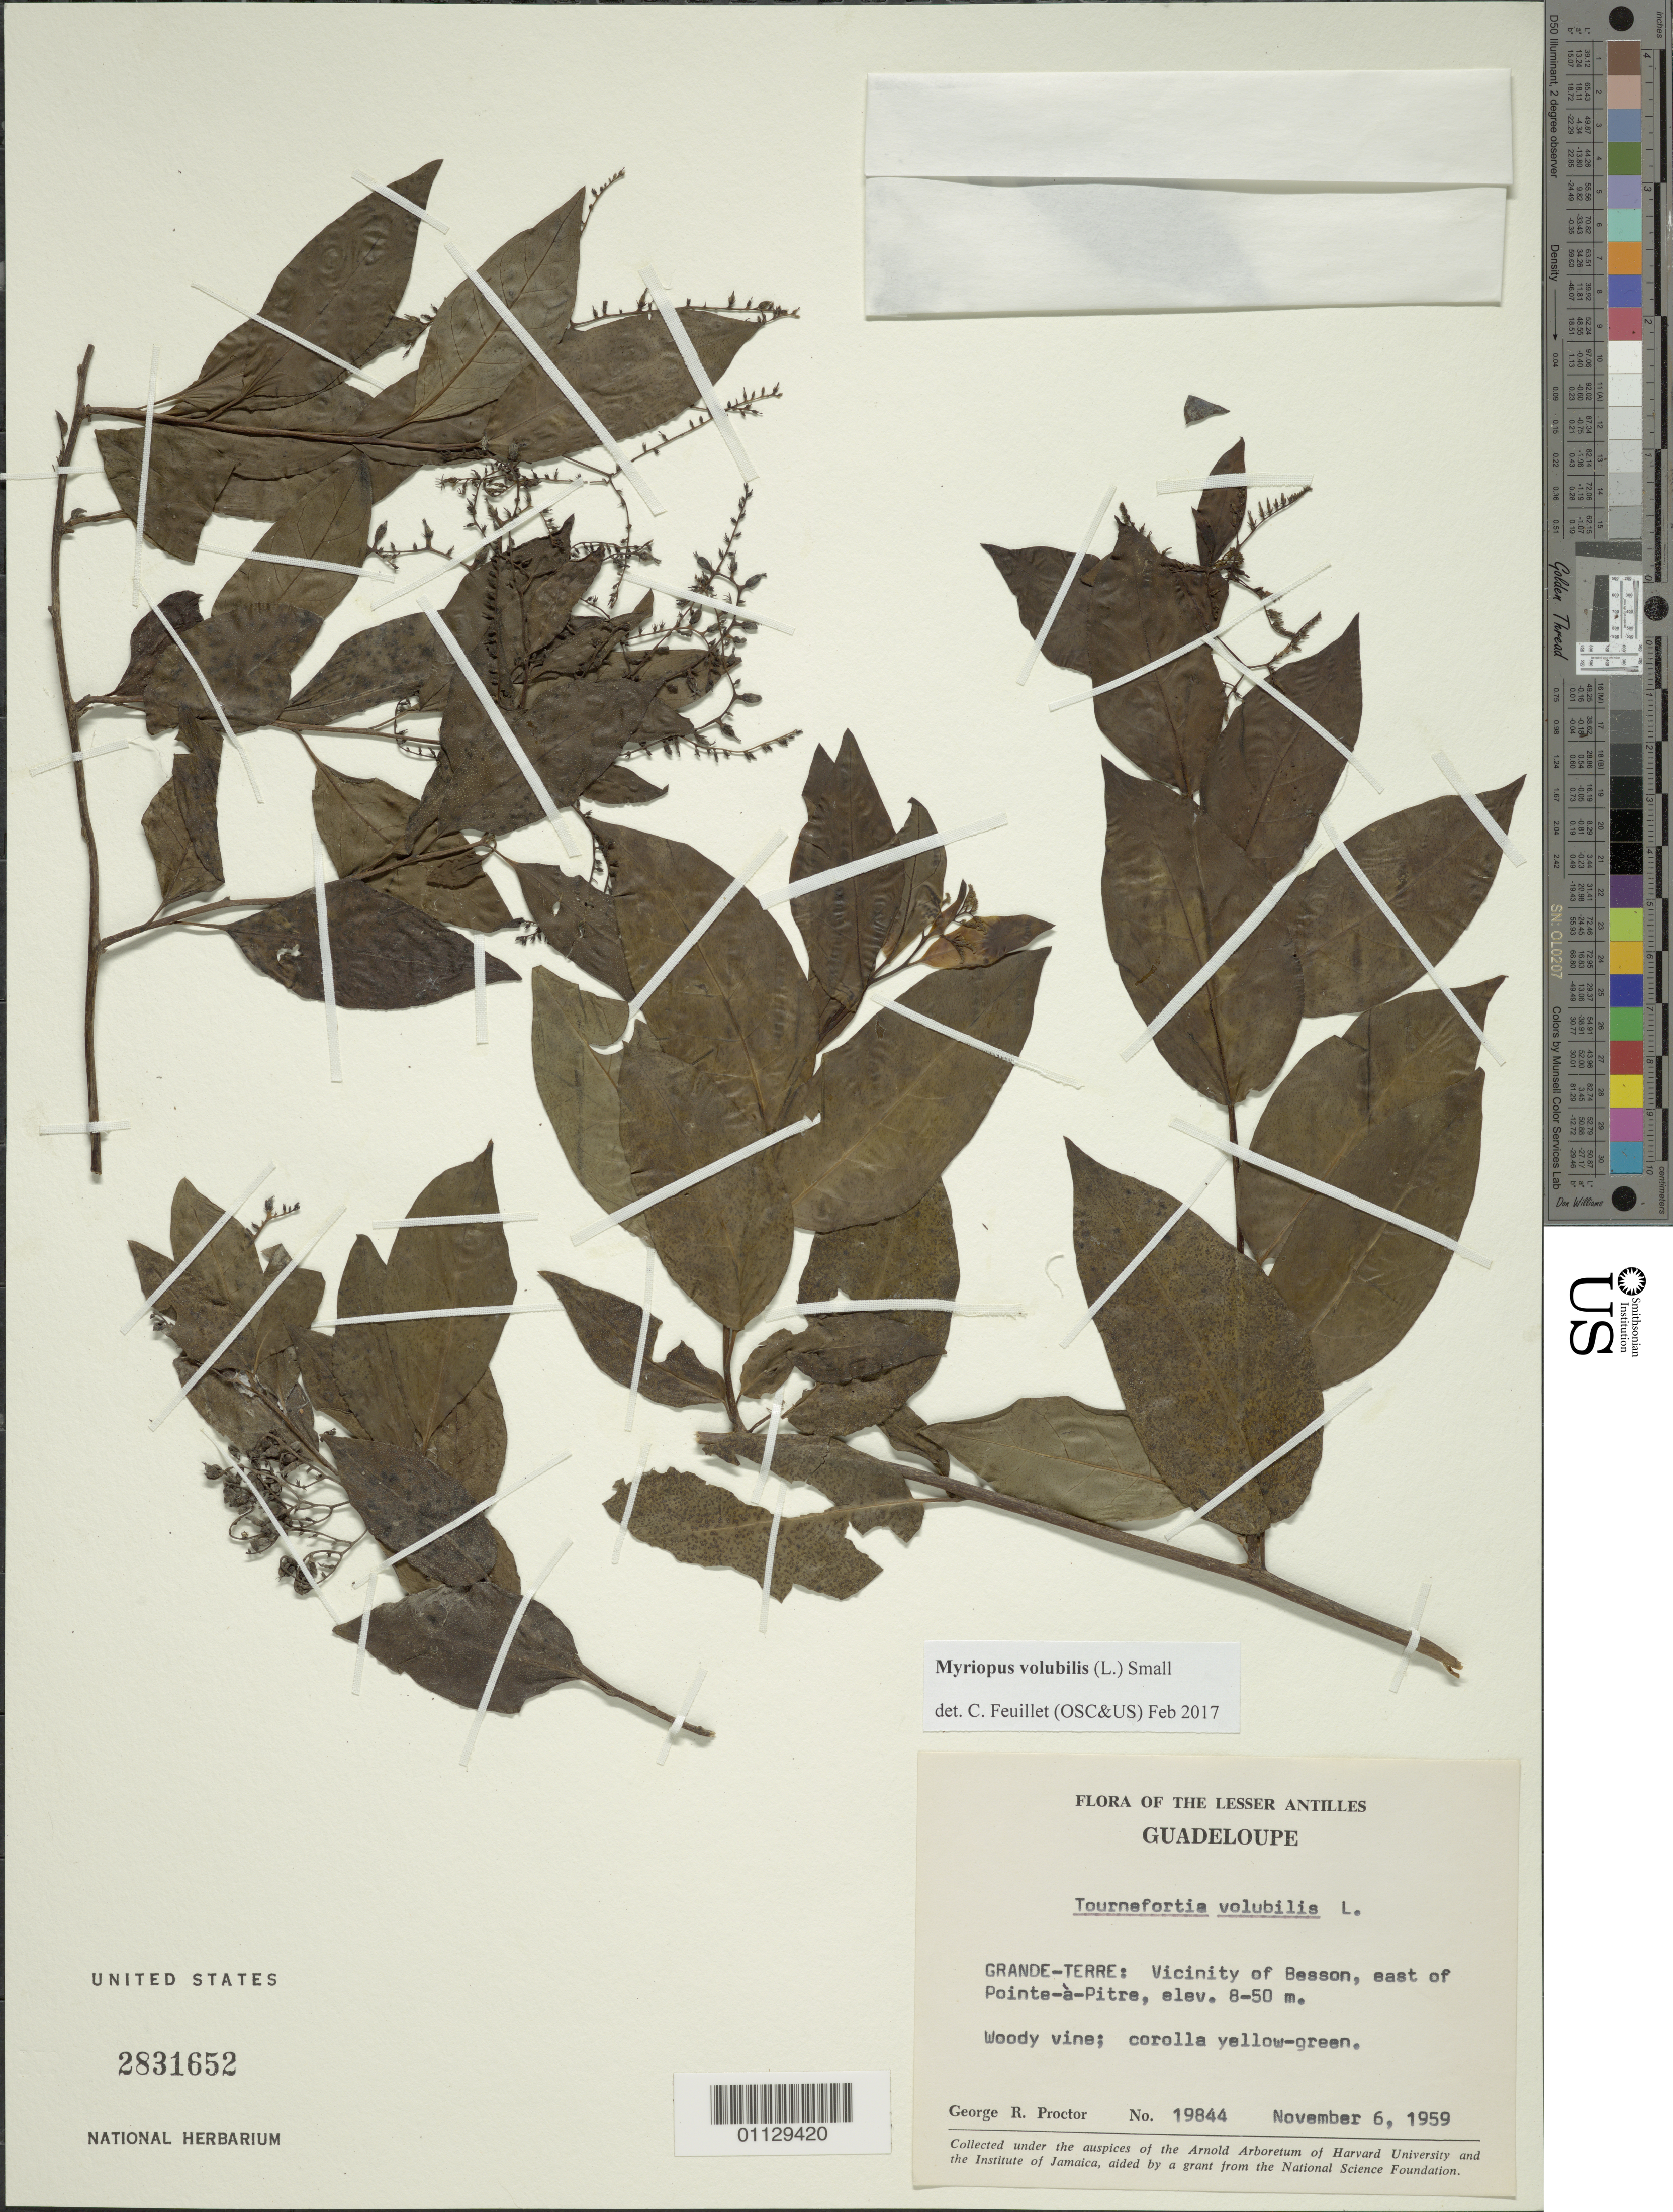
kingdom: Plantae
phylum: Tracheophyta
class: Magnoliopsida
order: Boraginales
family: Heliotropiaceae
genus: Myriopus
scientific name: Myriopus volubilis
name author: (L.) Small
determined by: Feuillet, C.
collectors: G. R. Proctor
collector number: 19844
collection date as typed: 06 Nov 1959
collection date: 1959-11-06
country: Guadeloupe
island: Grande-Terre I.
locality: Grande Terre: Vicinity of Besson, east of Pointe- a-Pitre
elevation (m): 8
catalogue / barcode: US 2831652